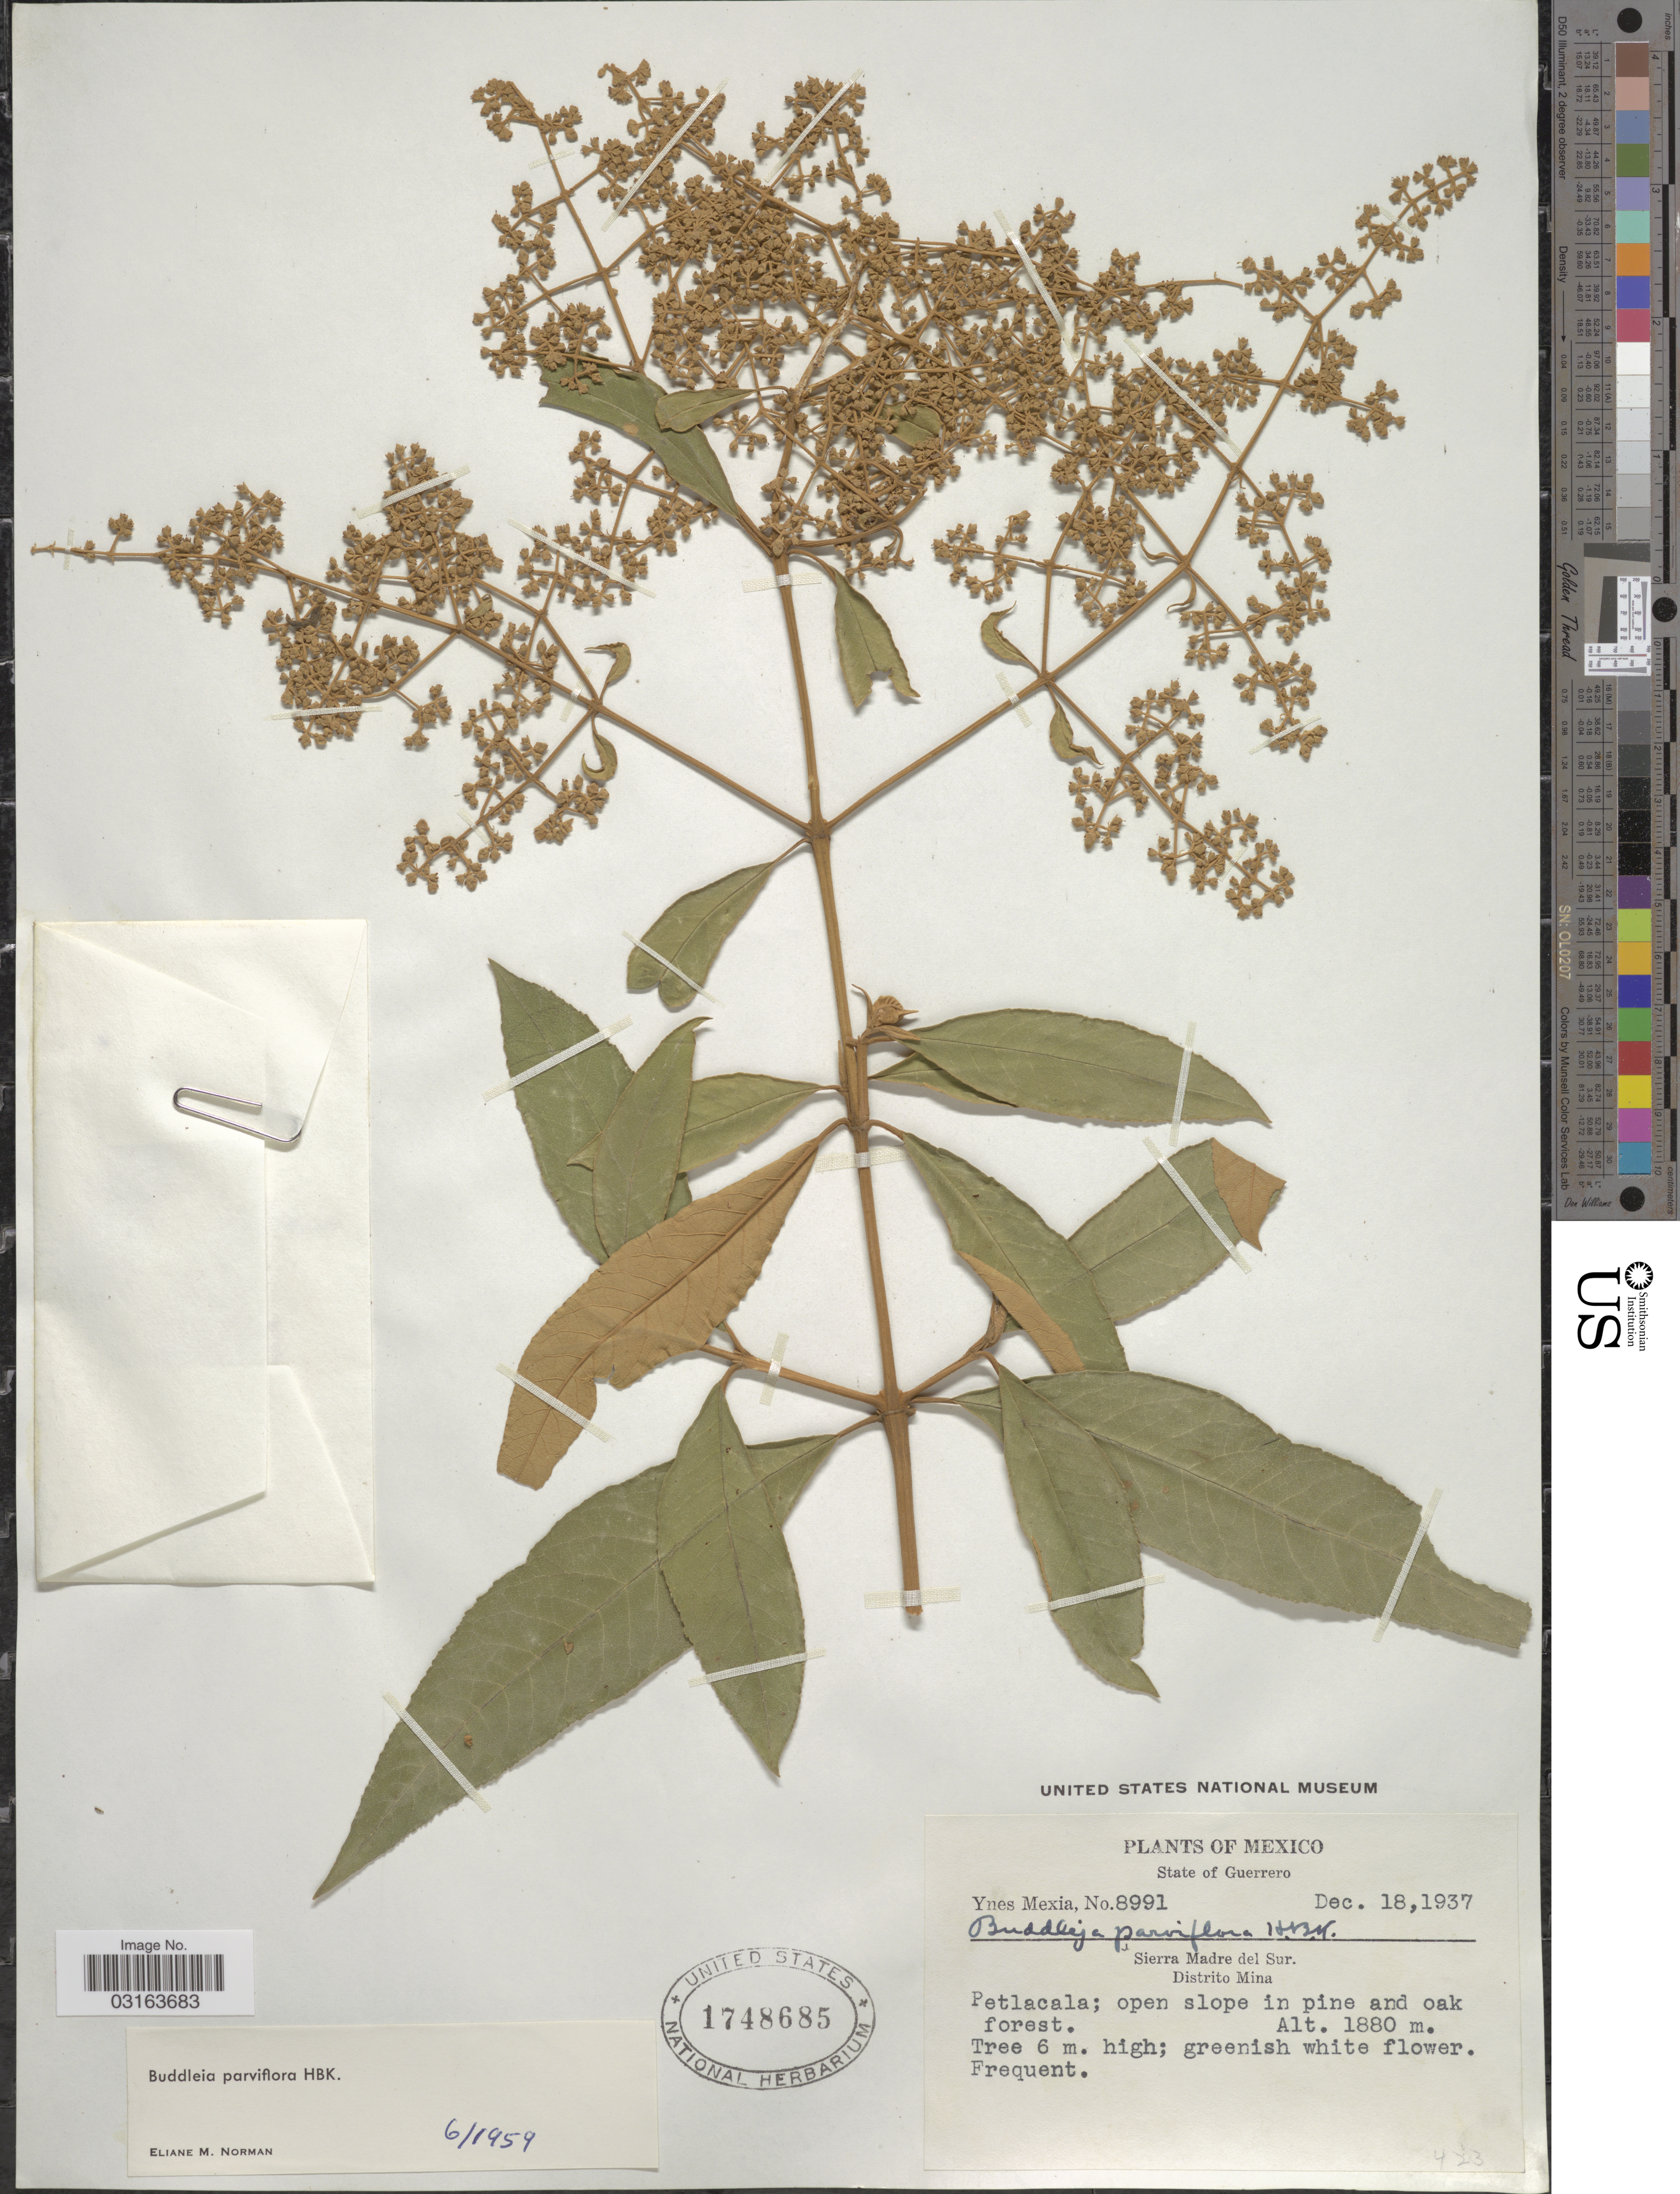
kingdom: Plantae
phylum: Tracheophyta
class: Magnoliopsida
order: Lamiales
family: Scrophulariaceae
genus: Buddleja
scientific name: Buddleja parviflora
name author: Kunth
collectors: Y. Mexia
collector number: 8991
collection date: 1937-12-18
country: Mexico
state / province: Guerrero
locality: Sierra Madre del Sur. Distrito Mina.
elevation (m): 1880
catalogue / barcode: US 1748685